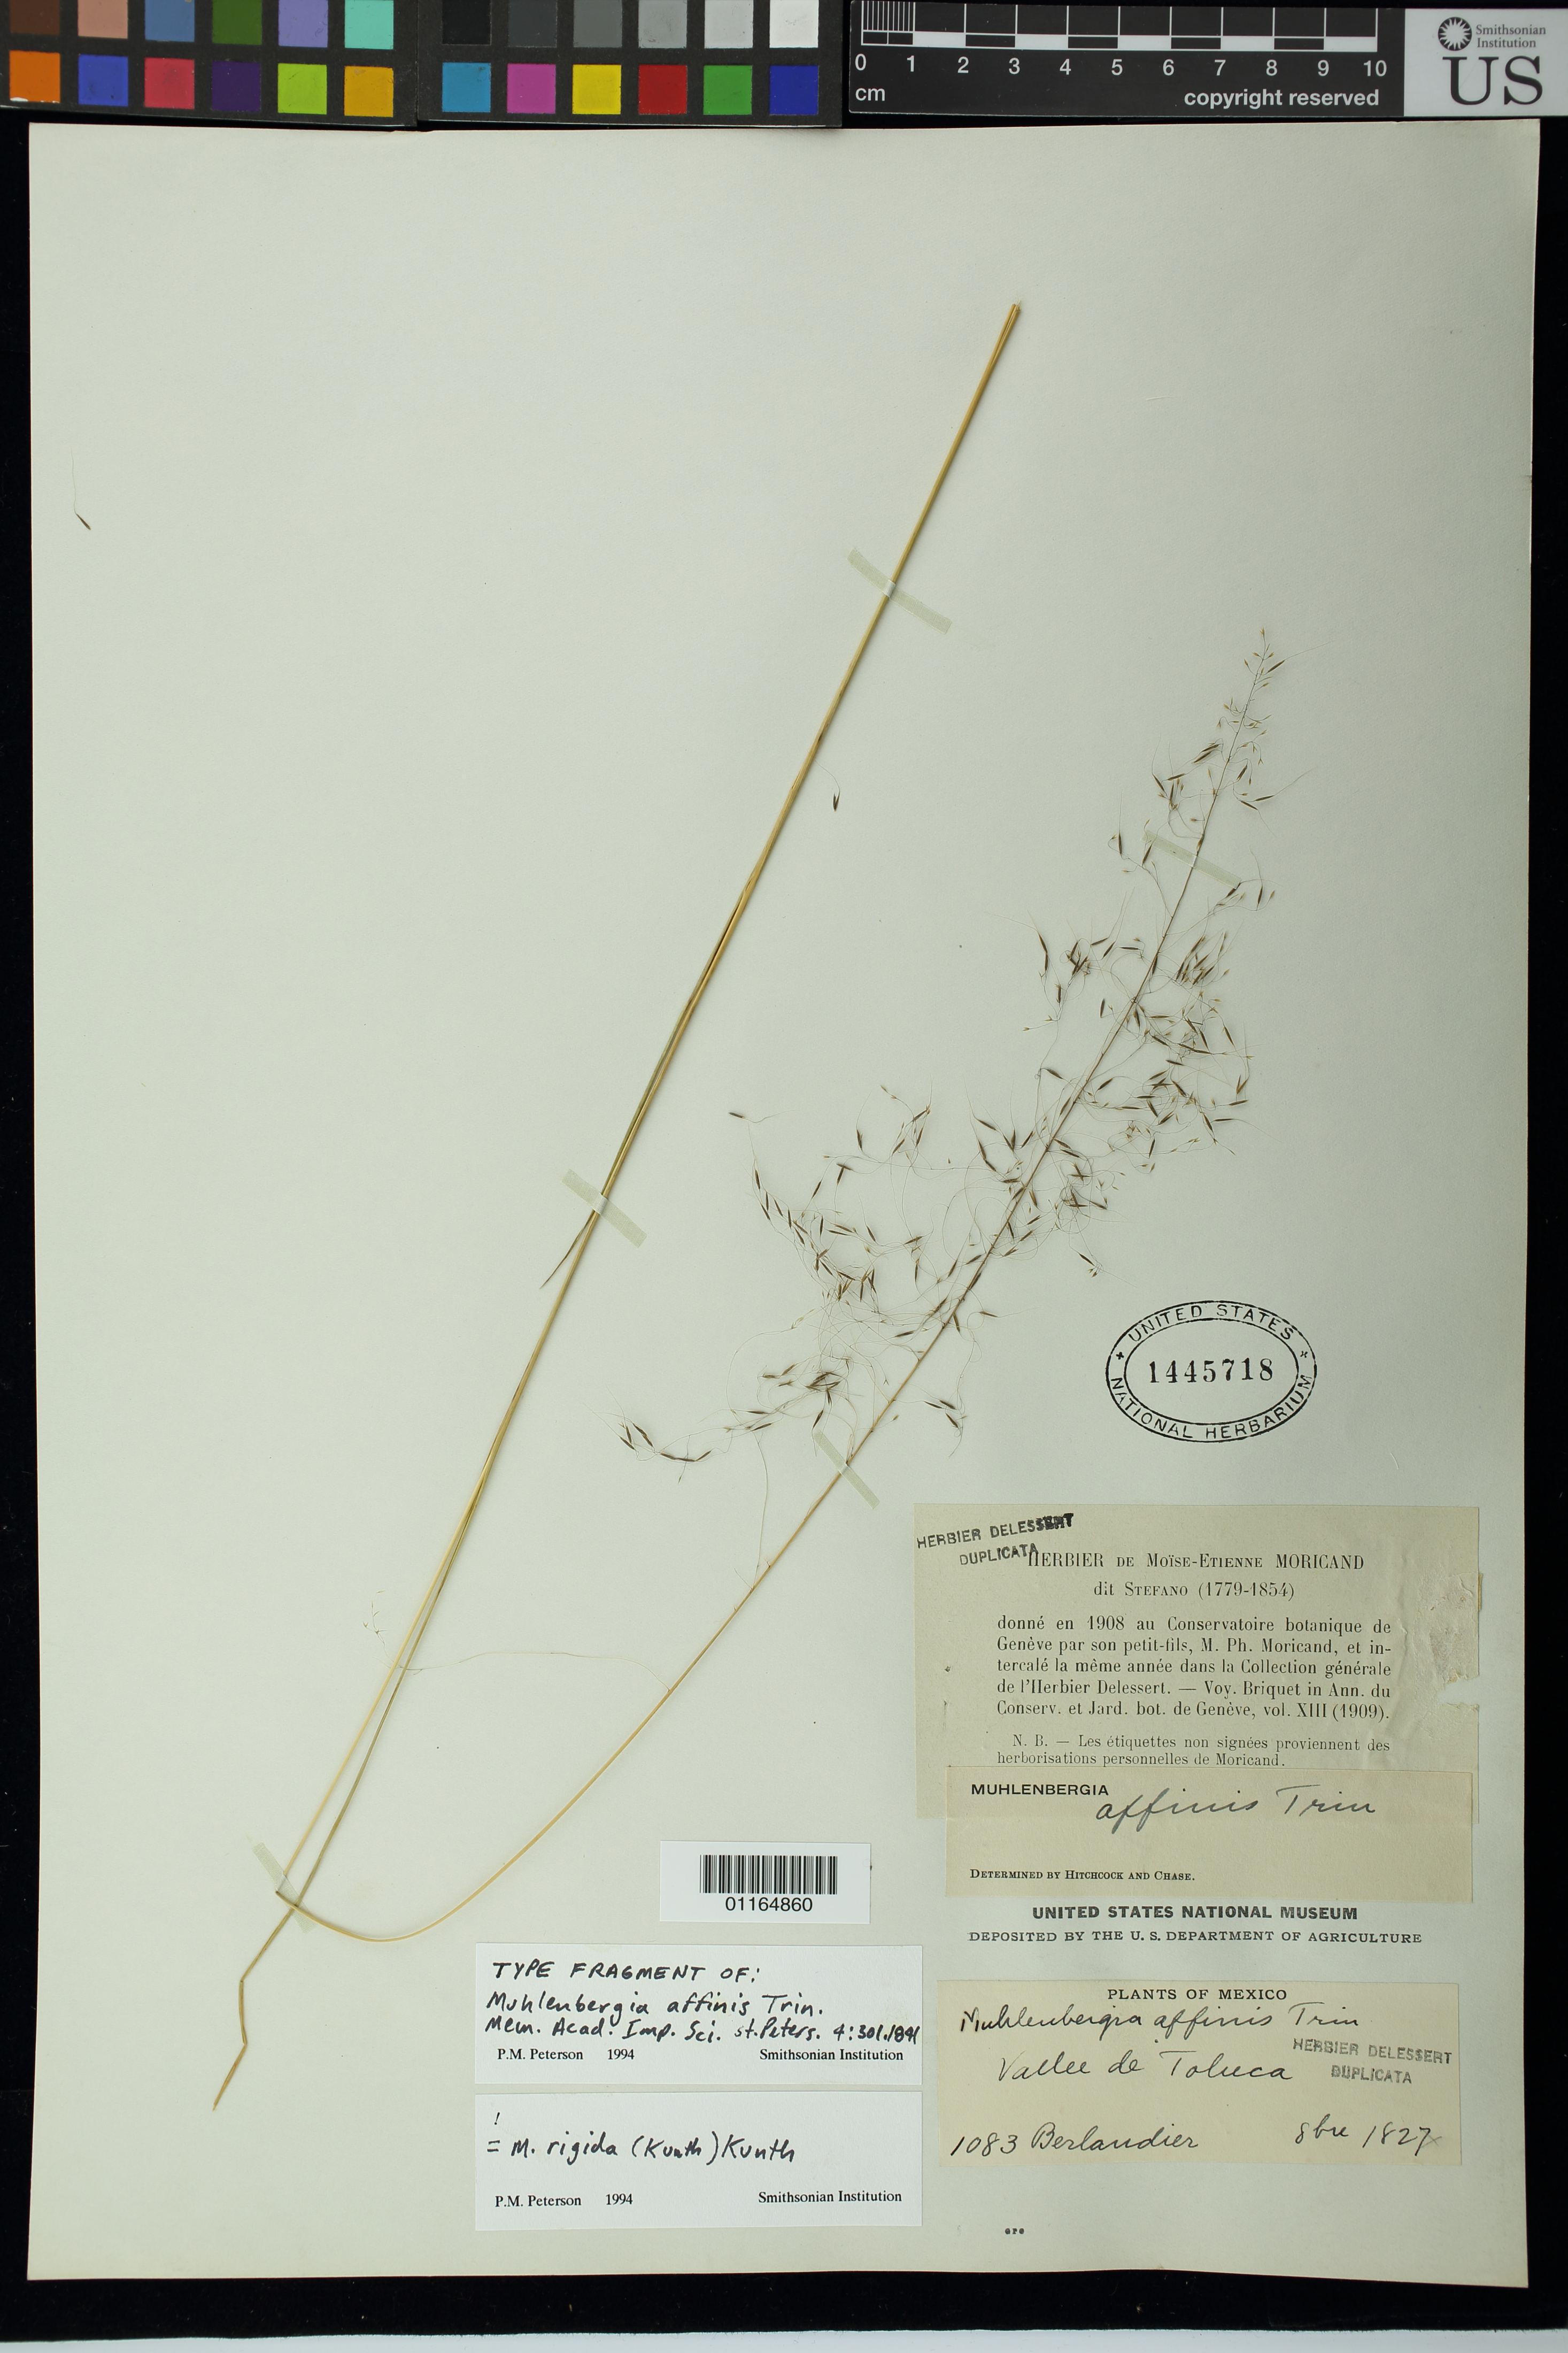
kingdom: Plantae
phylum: Tracheophyta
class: Liliopsida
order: Poales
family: Poaceae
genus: Muhlenbergia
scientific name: Muhlenbergia affinis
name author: Trin.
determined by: Peterson, Paul M., (BOT), Smithsonian Institution - National Museum of Natural History (UNITED STATES)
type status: Type Collection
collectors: J. L. Berlandier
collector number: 1083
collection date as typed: "8bre" 1827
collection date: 1827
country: Mexico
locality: Vallee de Toluca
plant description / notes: ex herb Delessert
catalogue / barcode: US 1445718